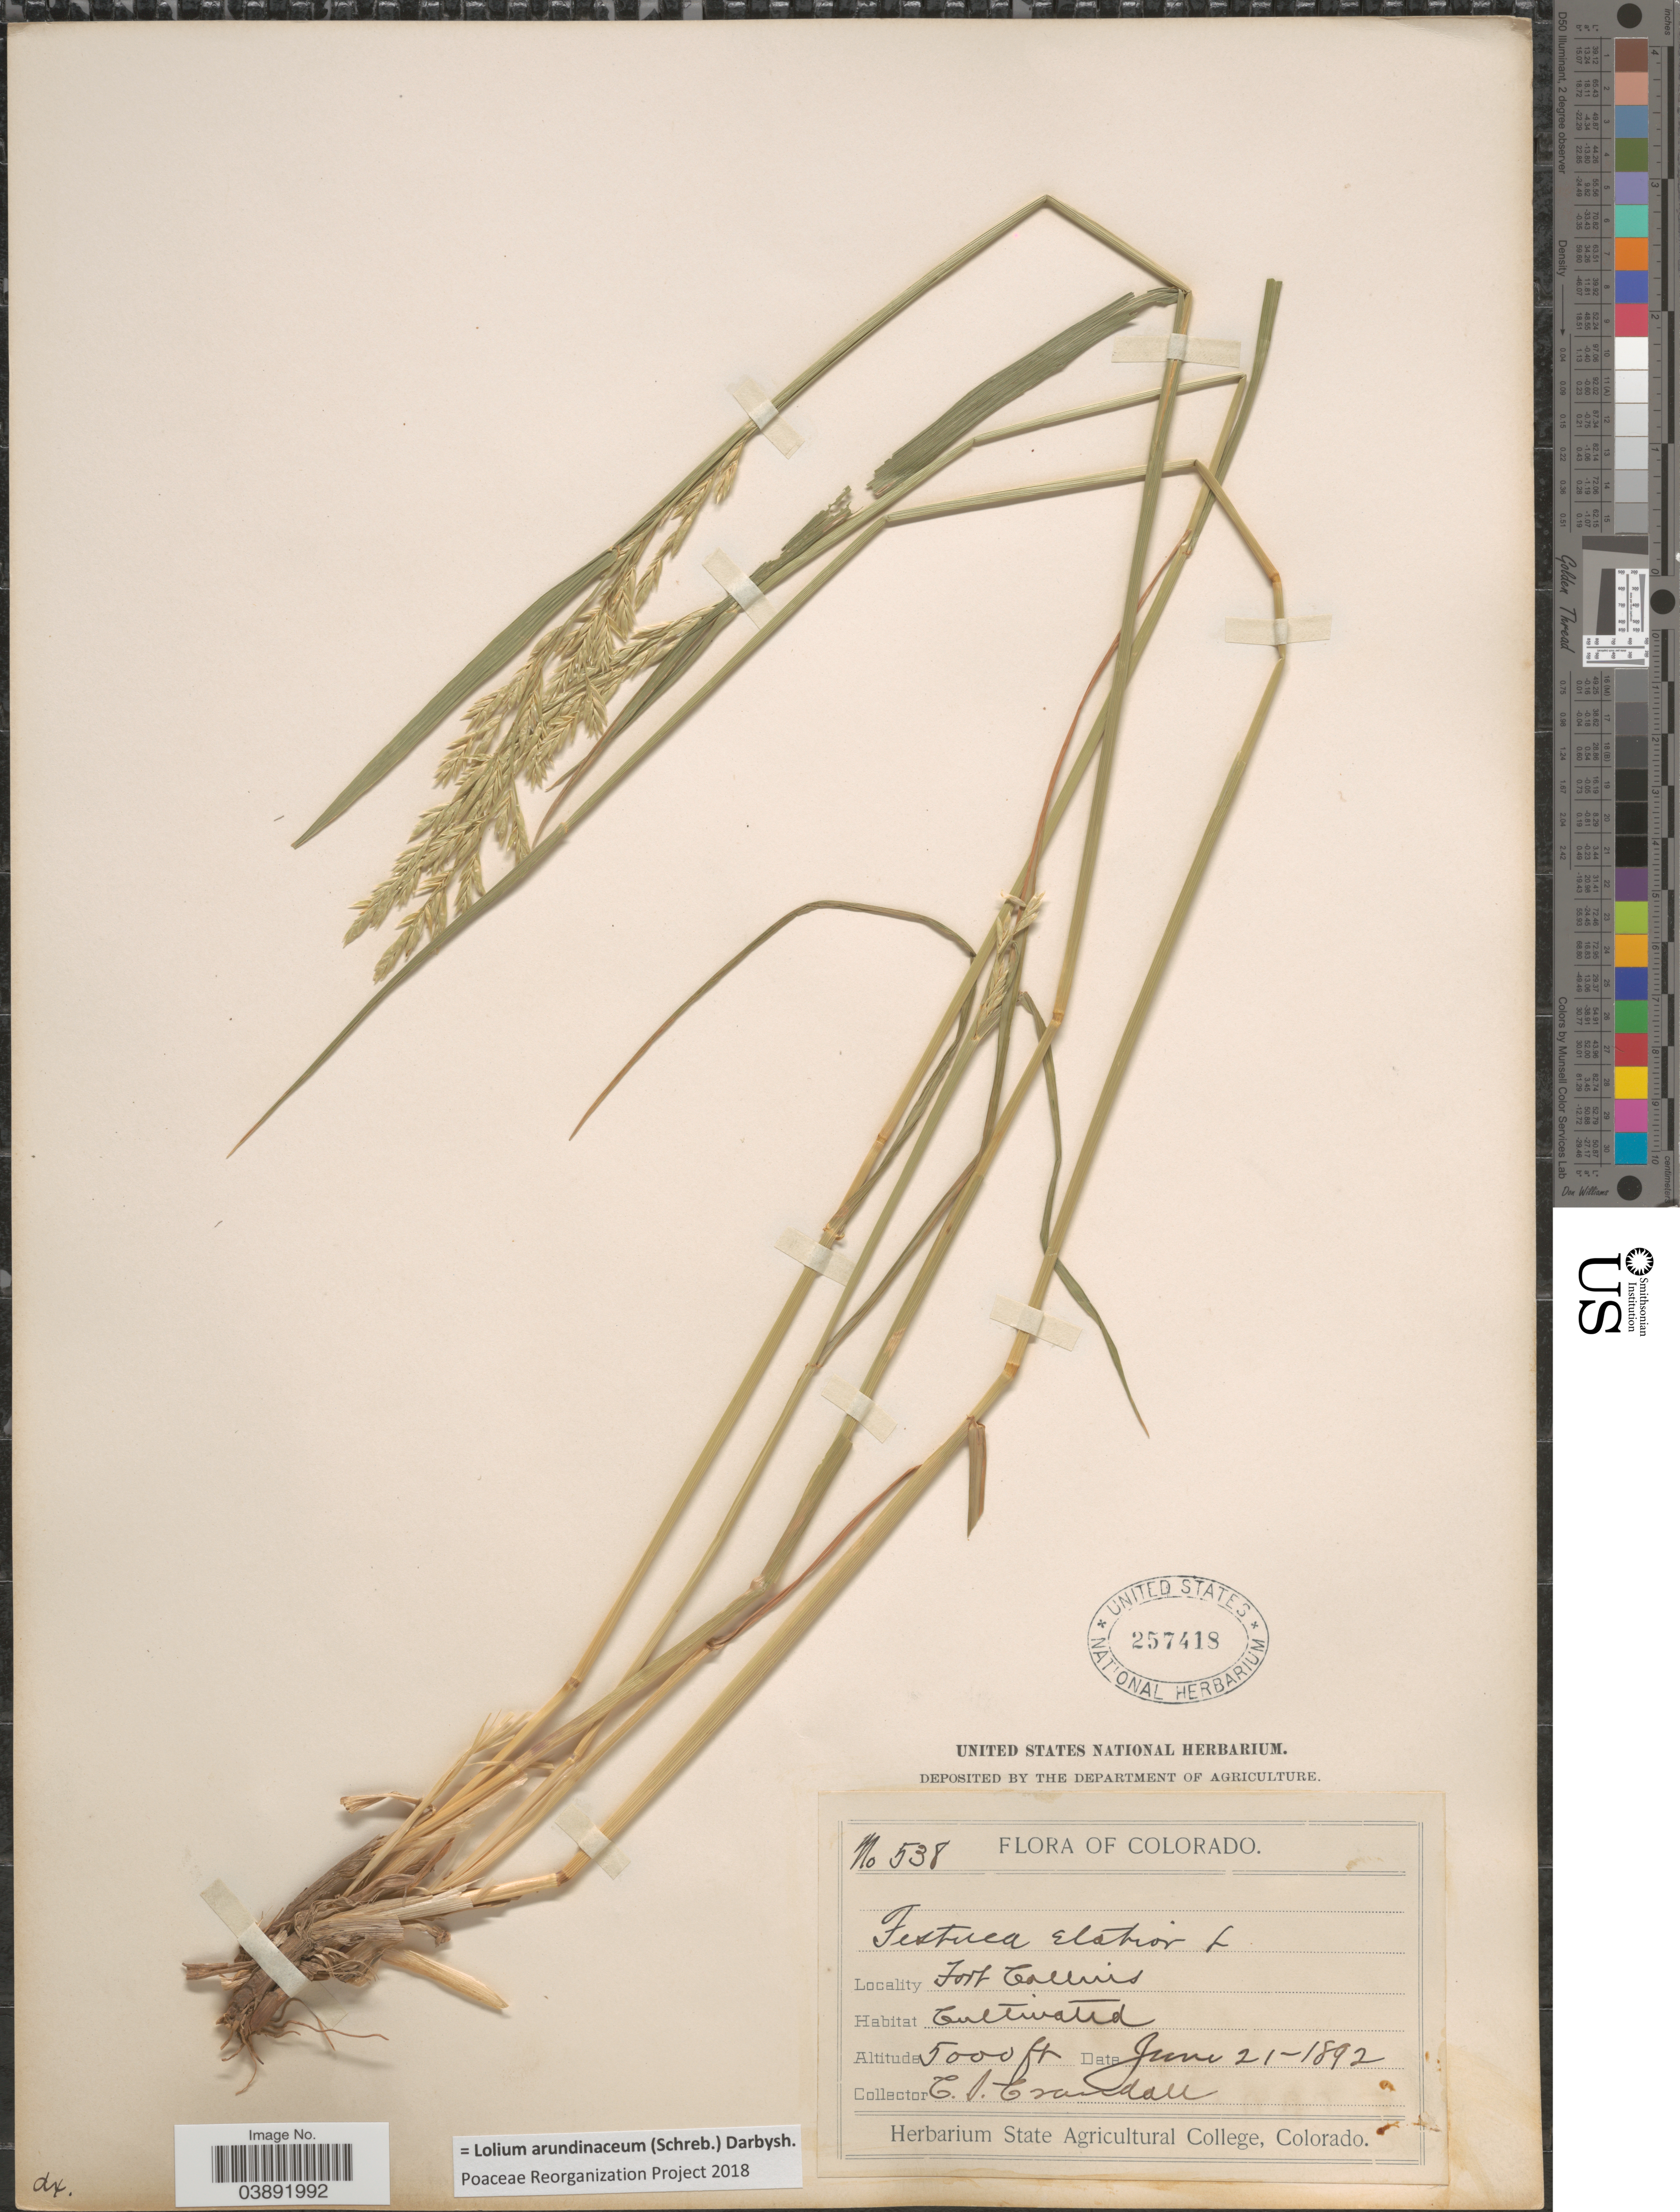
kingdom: Plantae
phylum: Tracheophyta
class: Liliopsida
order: Poales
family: Poaceae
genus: Lolium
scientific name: Lolium arundinaceum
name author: (Schreb.) Darbysh.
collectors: C. Crandall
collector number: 538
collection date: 1892-06-21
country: United States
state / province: Colorado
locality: Fort Collins.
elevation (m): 1524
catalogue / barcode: US 257418